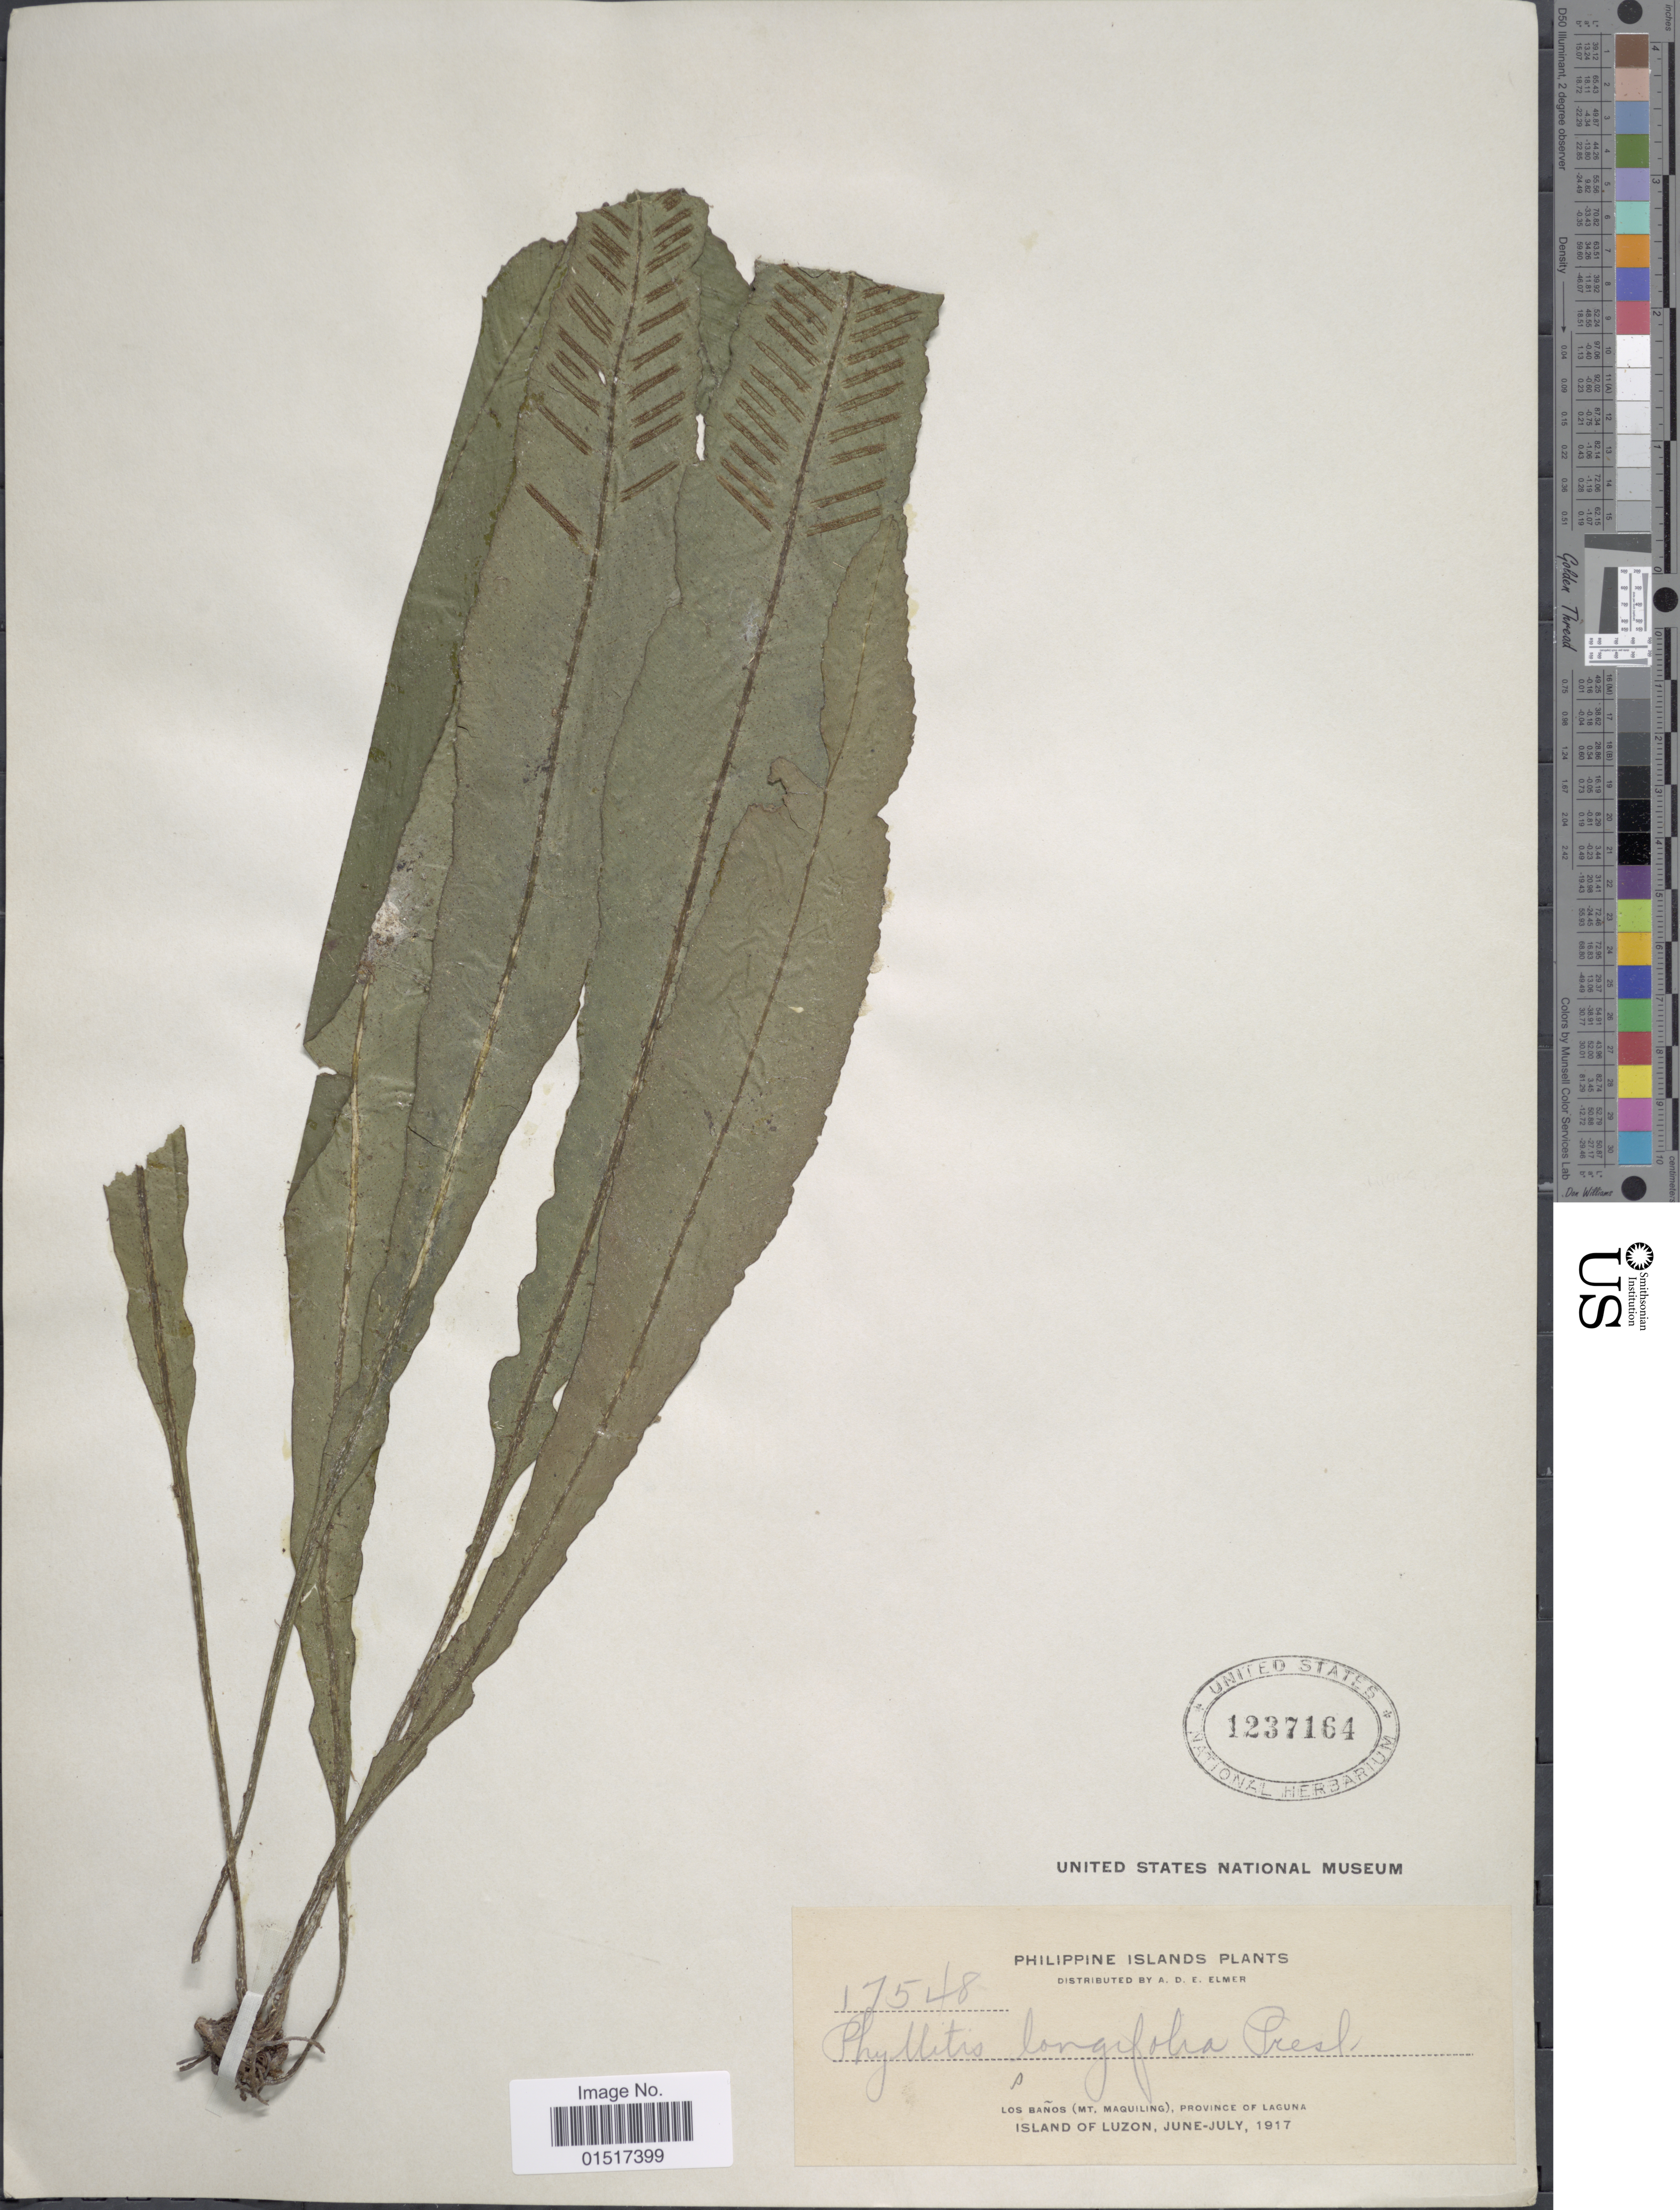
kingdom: Plantae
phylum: Tracheophyta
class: Polypodiopsida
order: Polypodiales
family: Aspleniaceae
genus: Asplenium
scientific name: Asplenium sp.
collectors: A. D. E. Elmer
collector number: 17548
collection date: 1917-06/1917-07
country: Philippines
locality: Los Baños (Mt. Maquiling), Province of Laguna. Island of Luzon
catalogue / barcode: US 1237164